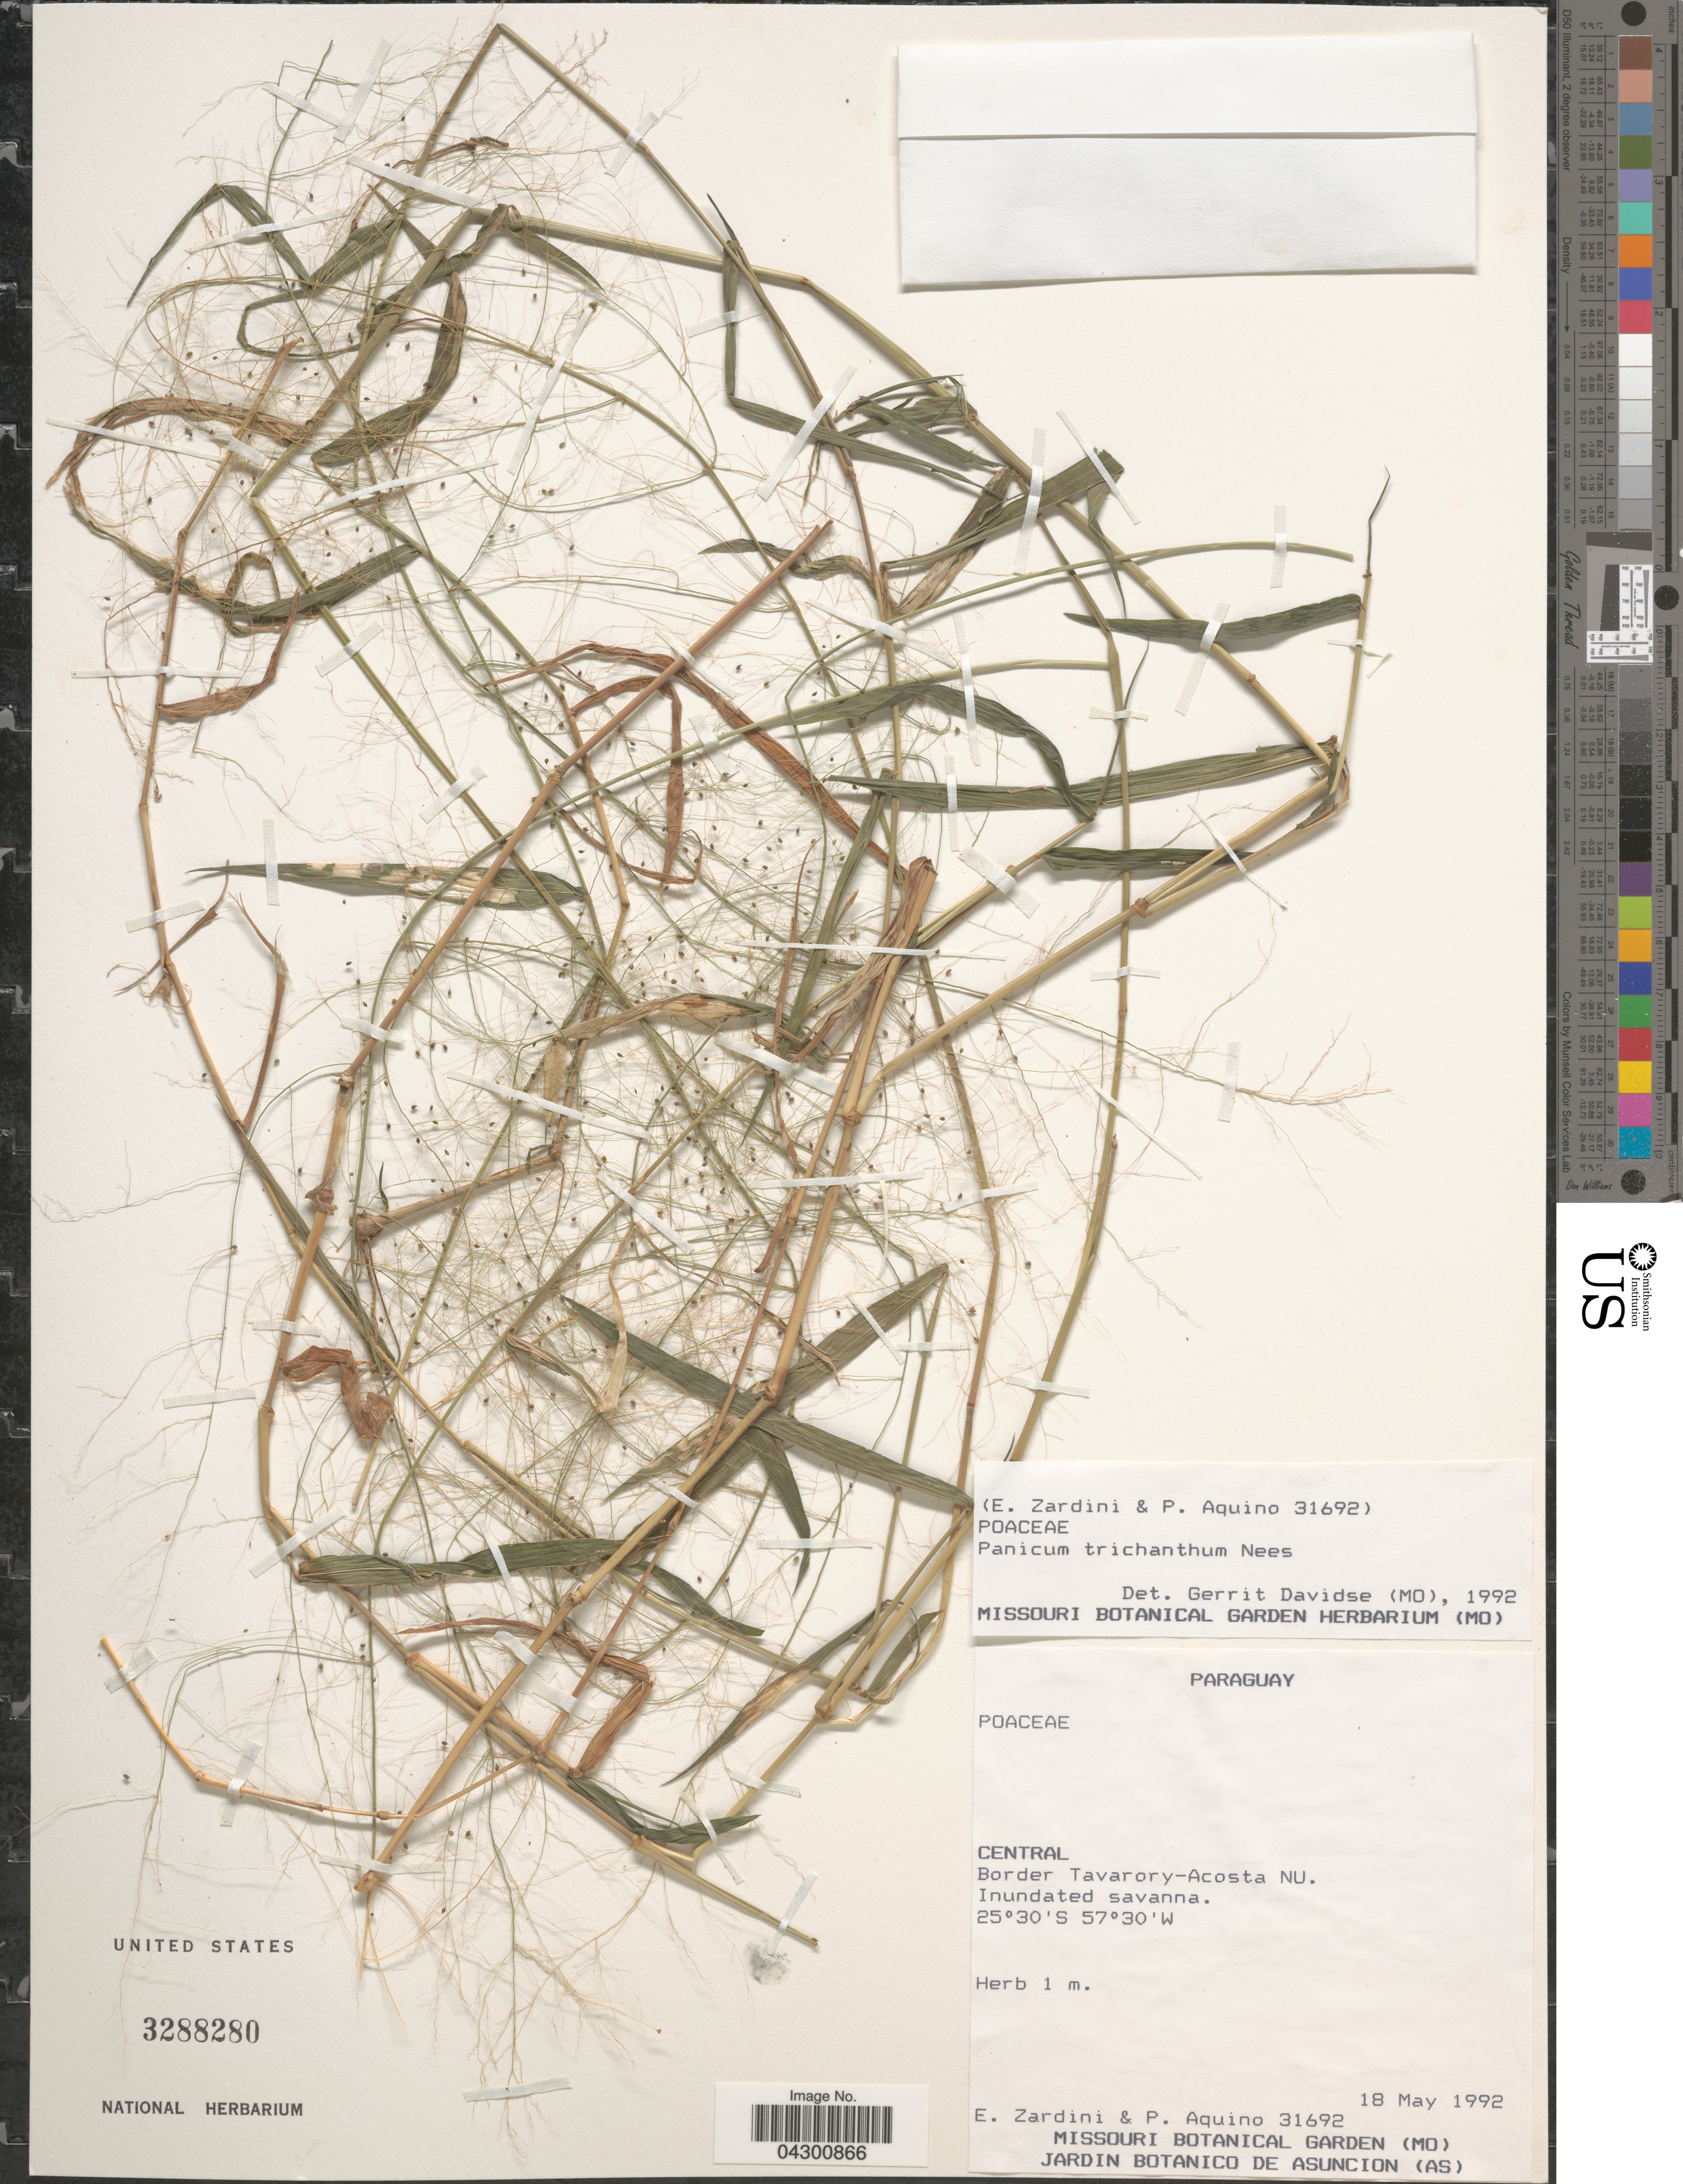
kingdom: Plantae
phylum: Tracheophyta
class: Liliopsida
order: Poales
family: Poaceae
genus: Panicum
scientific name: Panicum trichanthum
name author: Nees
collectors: E. Zardini & P. Aquino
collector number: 31692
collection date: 1992-05-18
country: Paraguay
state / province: Central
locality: Border Tavarory-Acosta NU.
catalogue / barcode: US 3288280